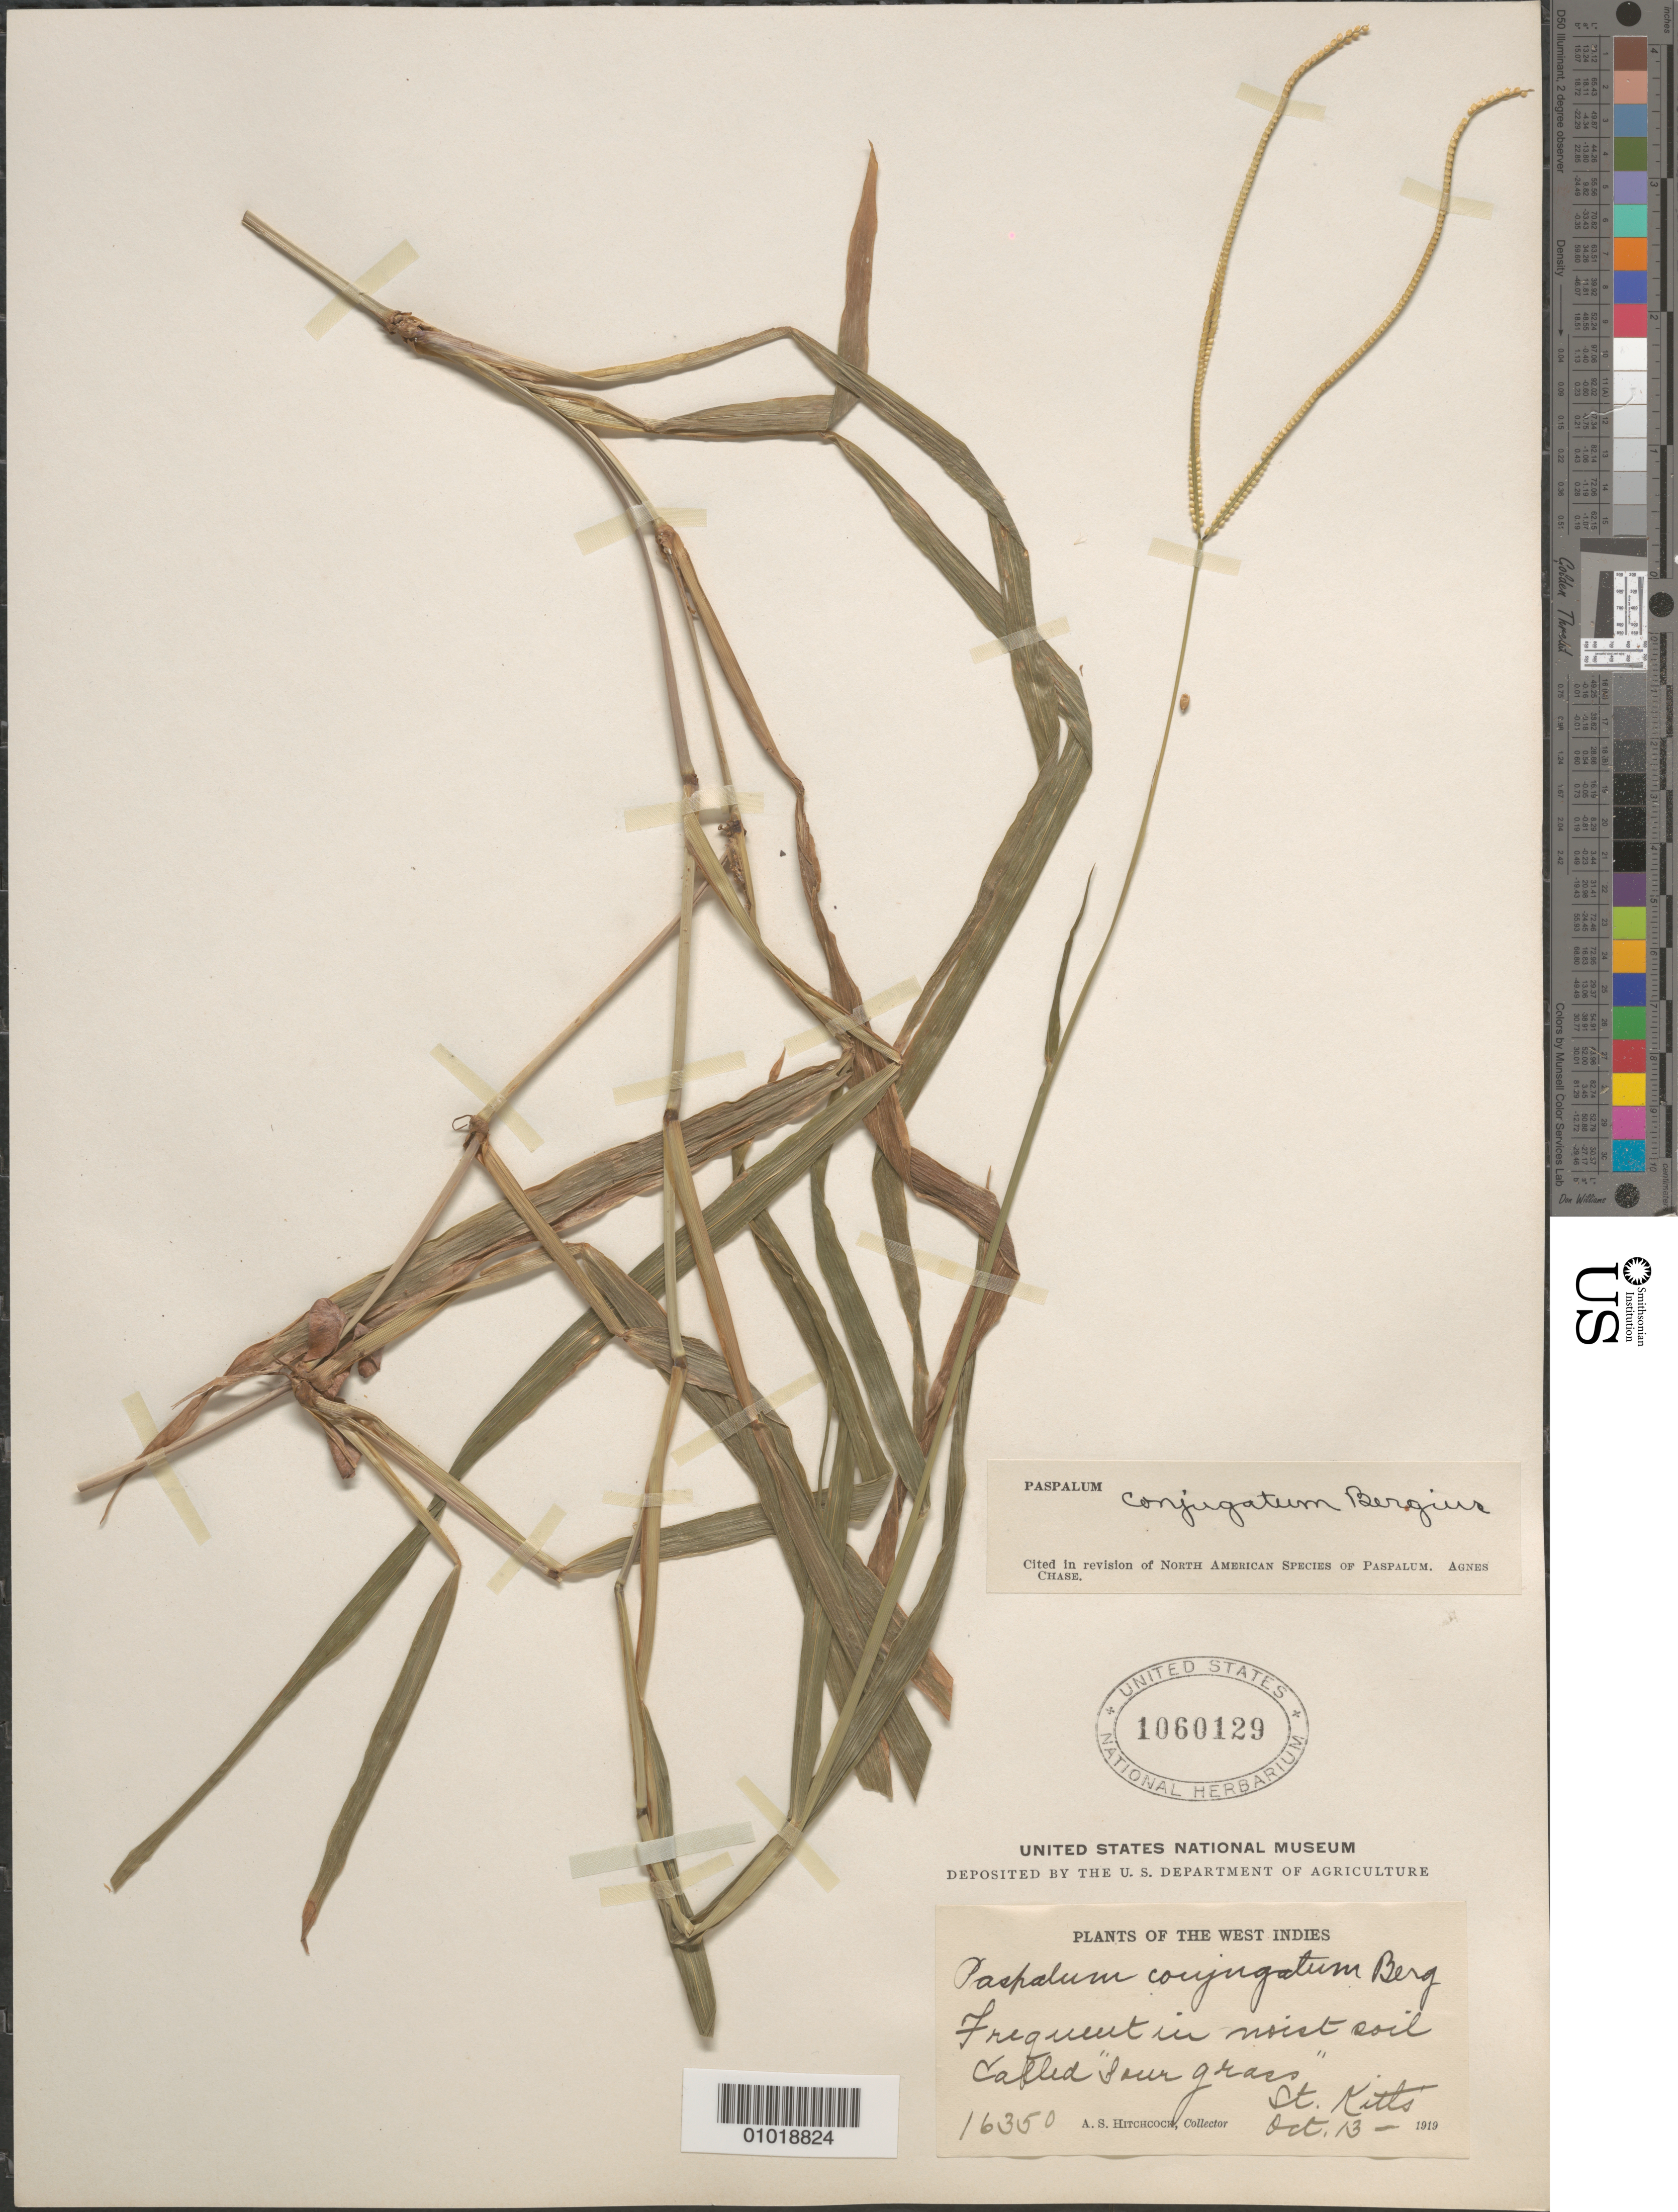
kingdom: Plantae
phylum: Tracheophyta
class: Liliopsida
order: Poales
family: Poaceae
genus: Paspalum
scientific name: Paspalum conjugatum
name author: P.J. Bergius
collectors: A. S. Hitchcock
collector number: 16350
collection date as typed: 13 Oct 1919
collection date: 1919-10-13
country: St. Christopher-Nevis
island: St. Christopher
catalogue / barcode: US 1060129